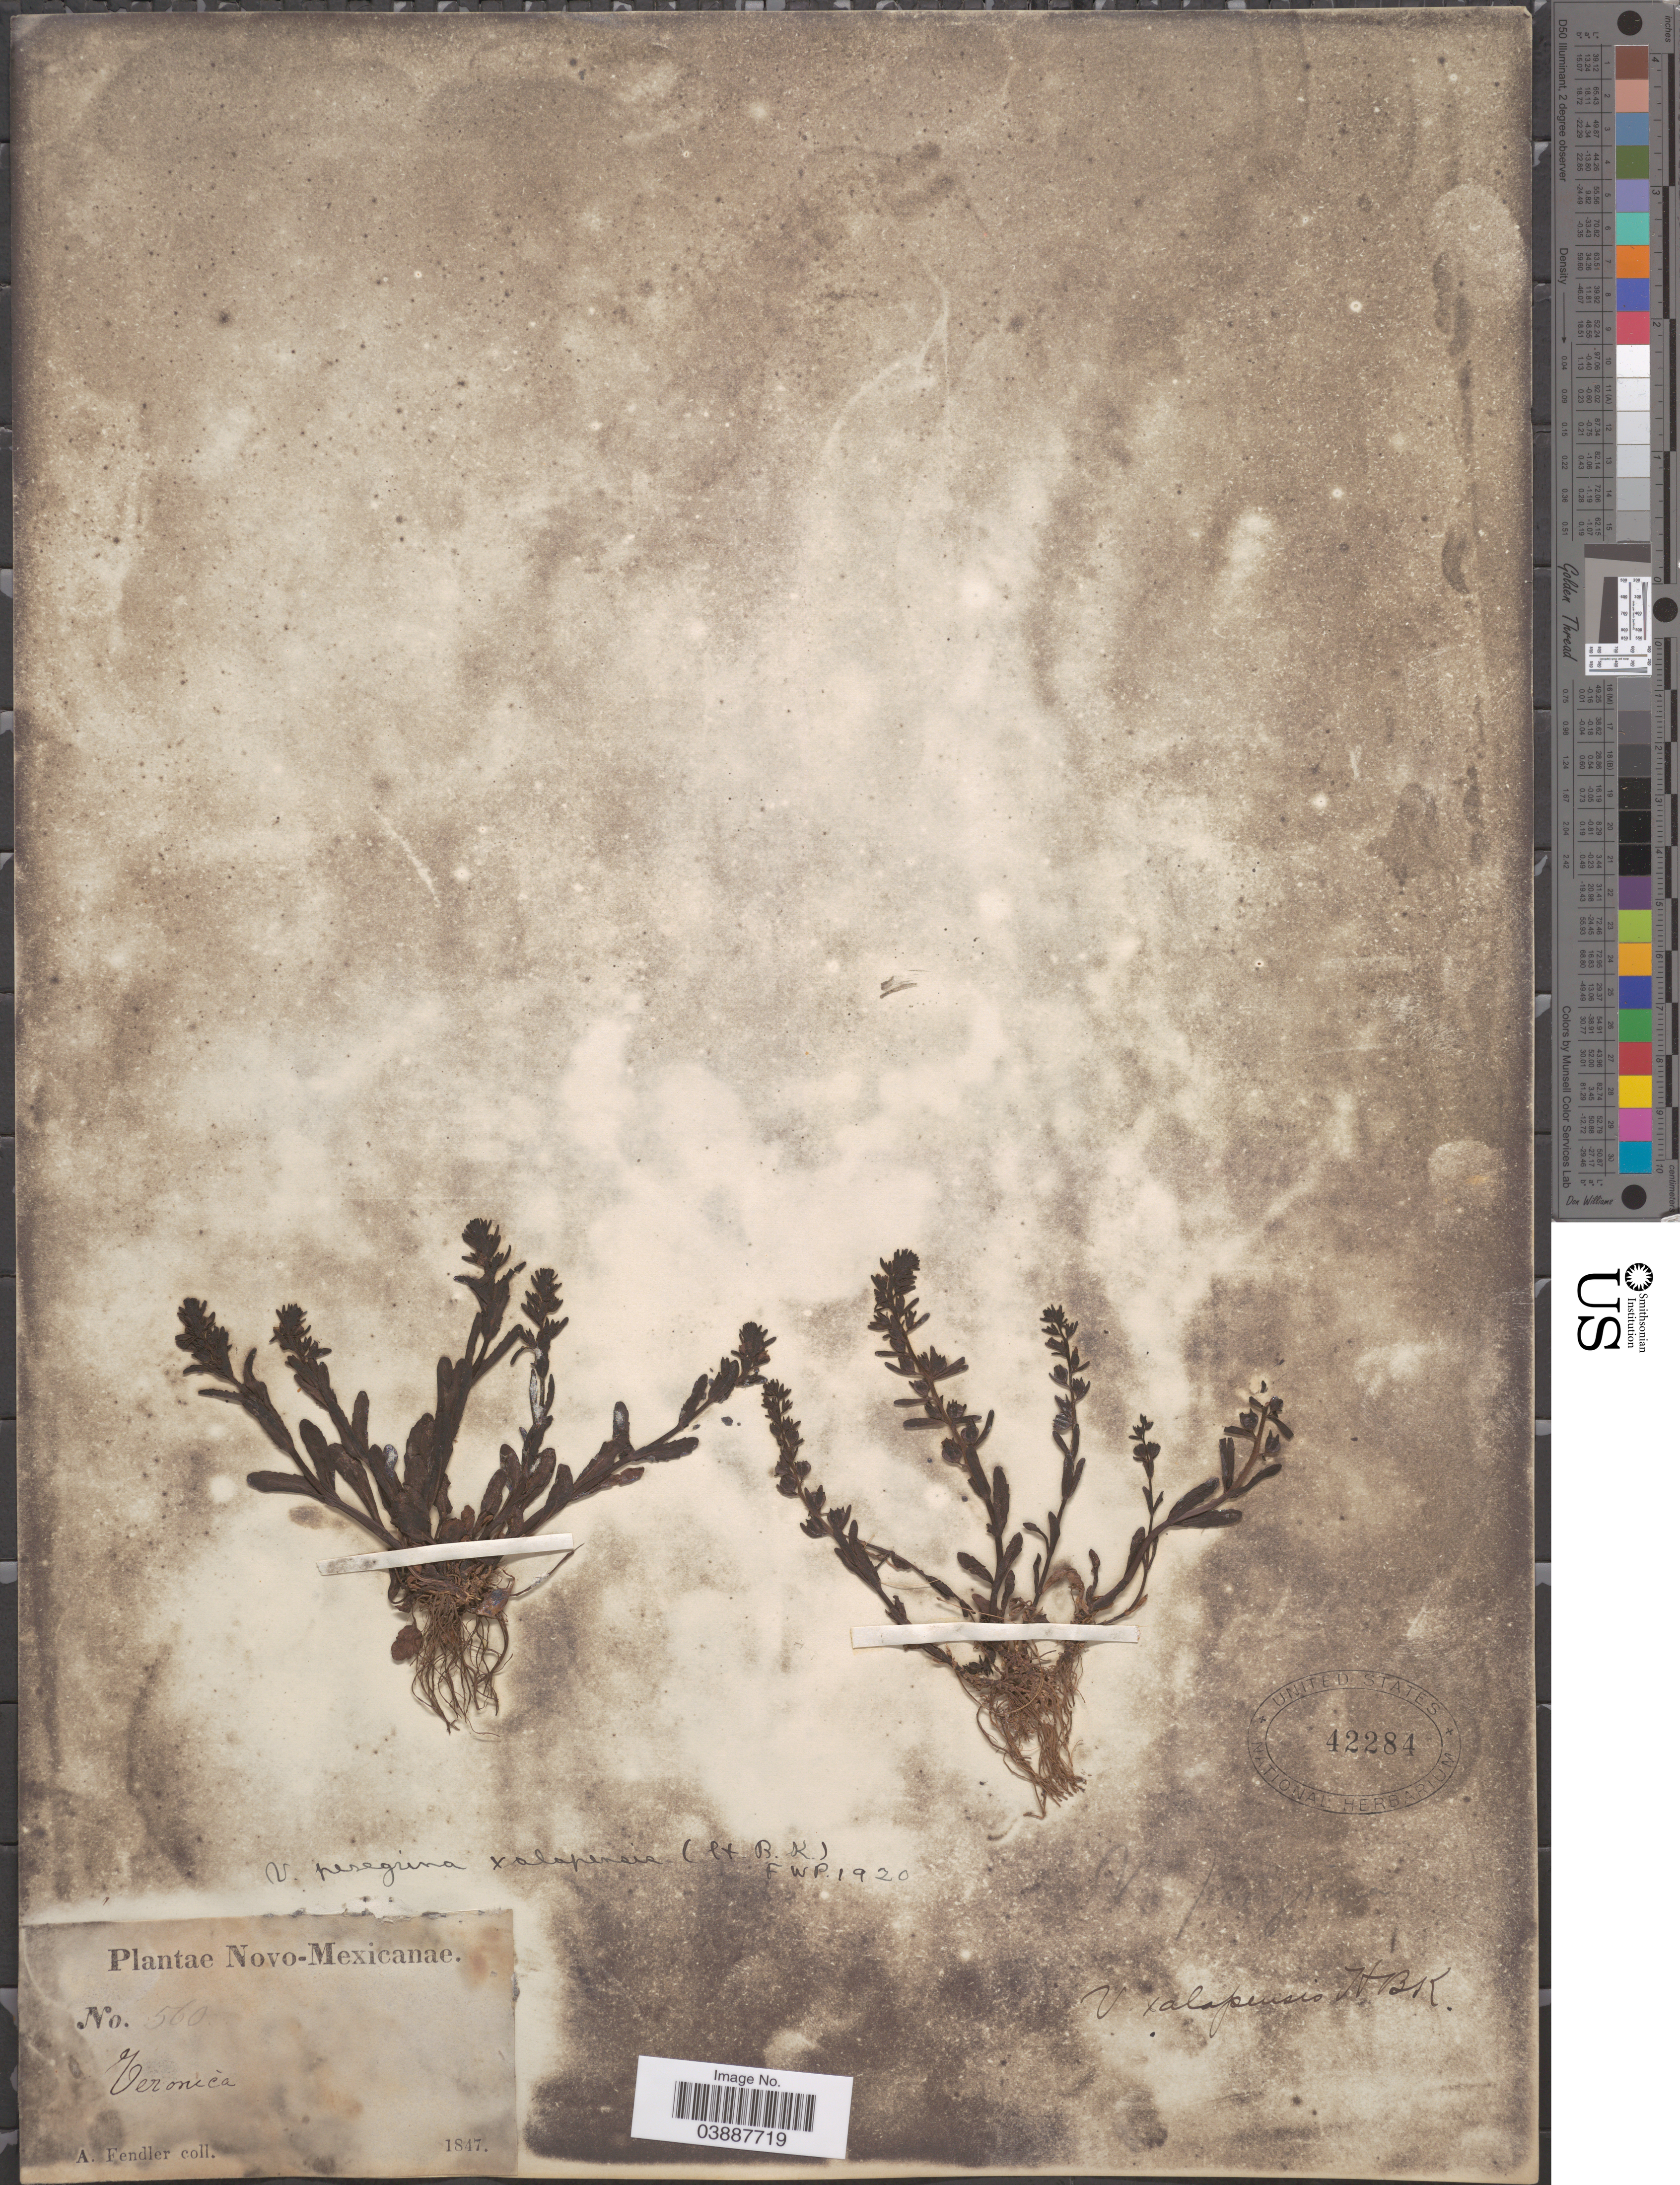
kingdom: Plantae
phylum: Tracheophyta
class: Magnoliopsida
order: Lamiales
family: Plantaginaceae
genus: Veronica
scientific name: Veronica peregrina var. xalapensis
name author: Kunth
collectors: A. Fendler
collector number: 560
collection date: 1847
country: United States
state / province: New Mexico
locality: Novo-Mexicanae. Veronica [unsure placement].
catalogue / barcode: US 42284